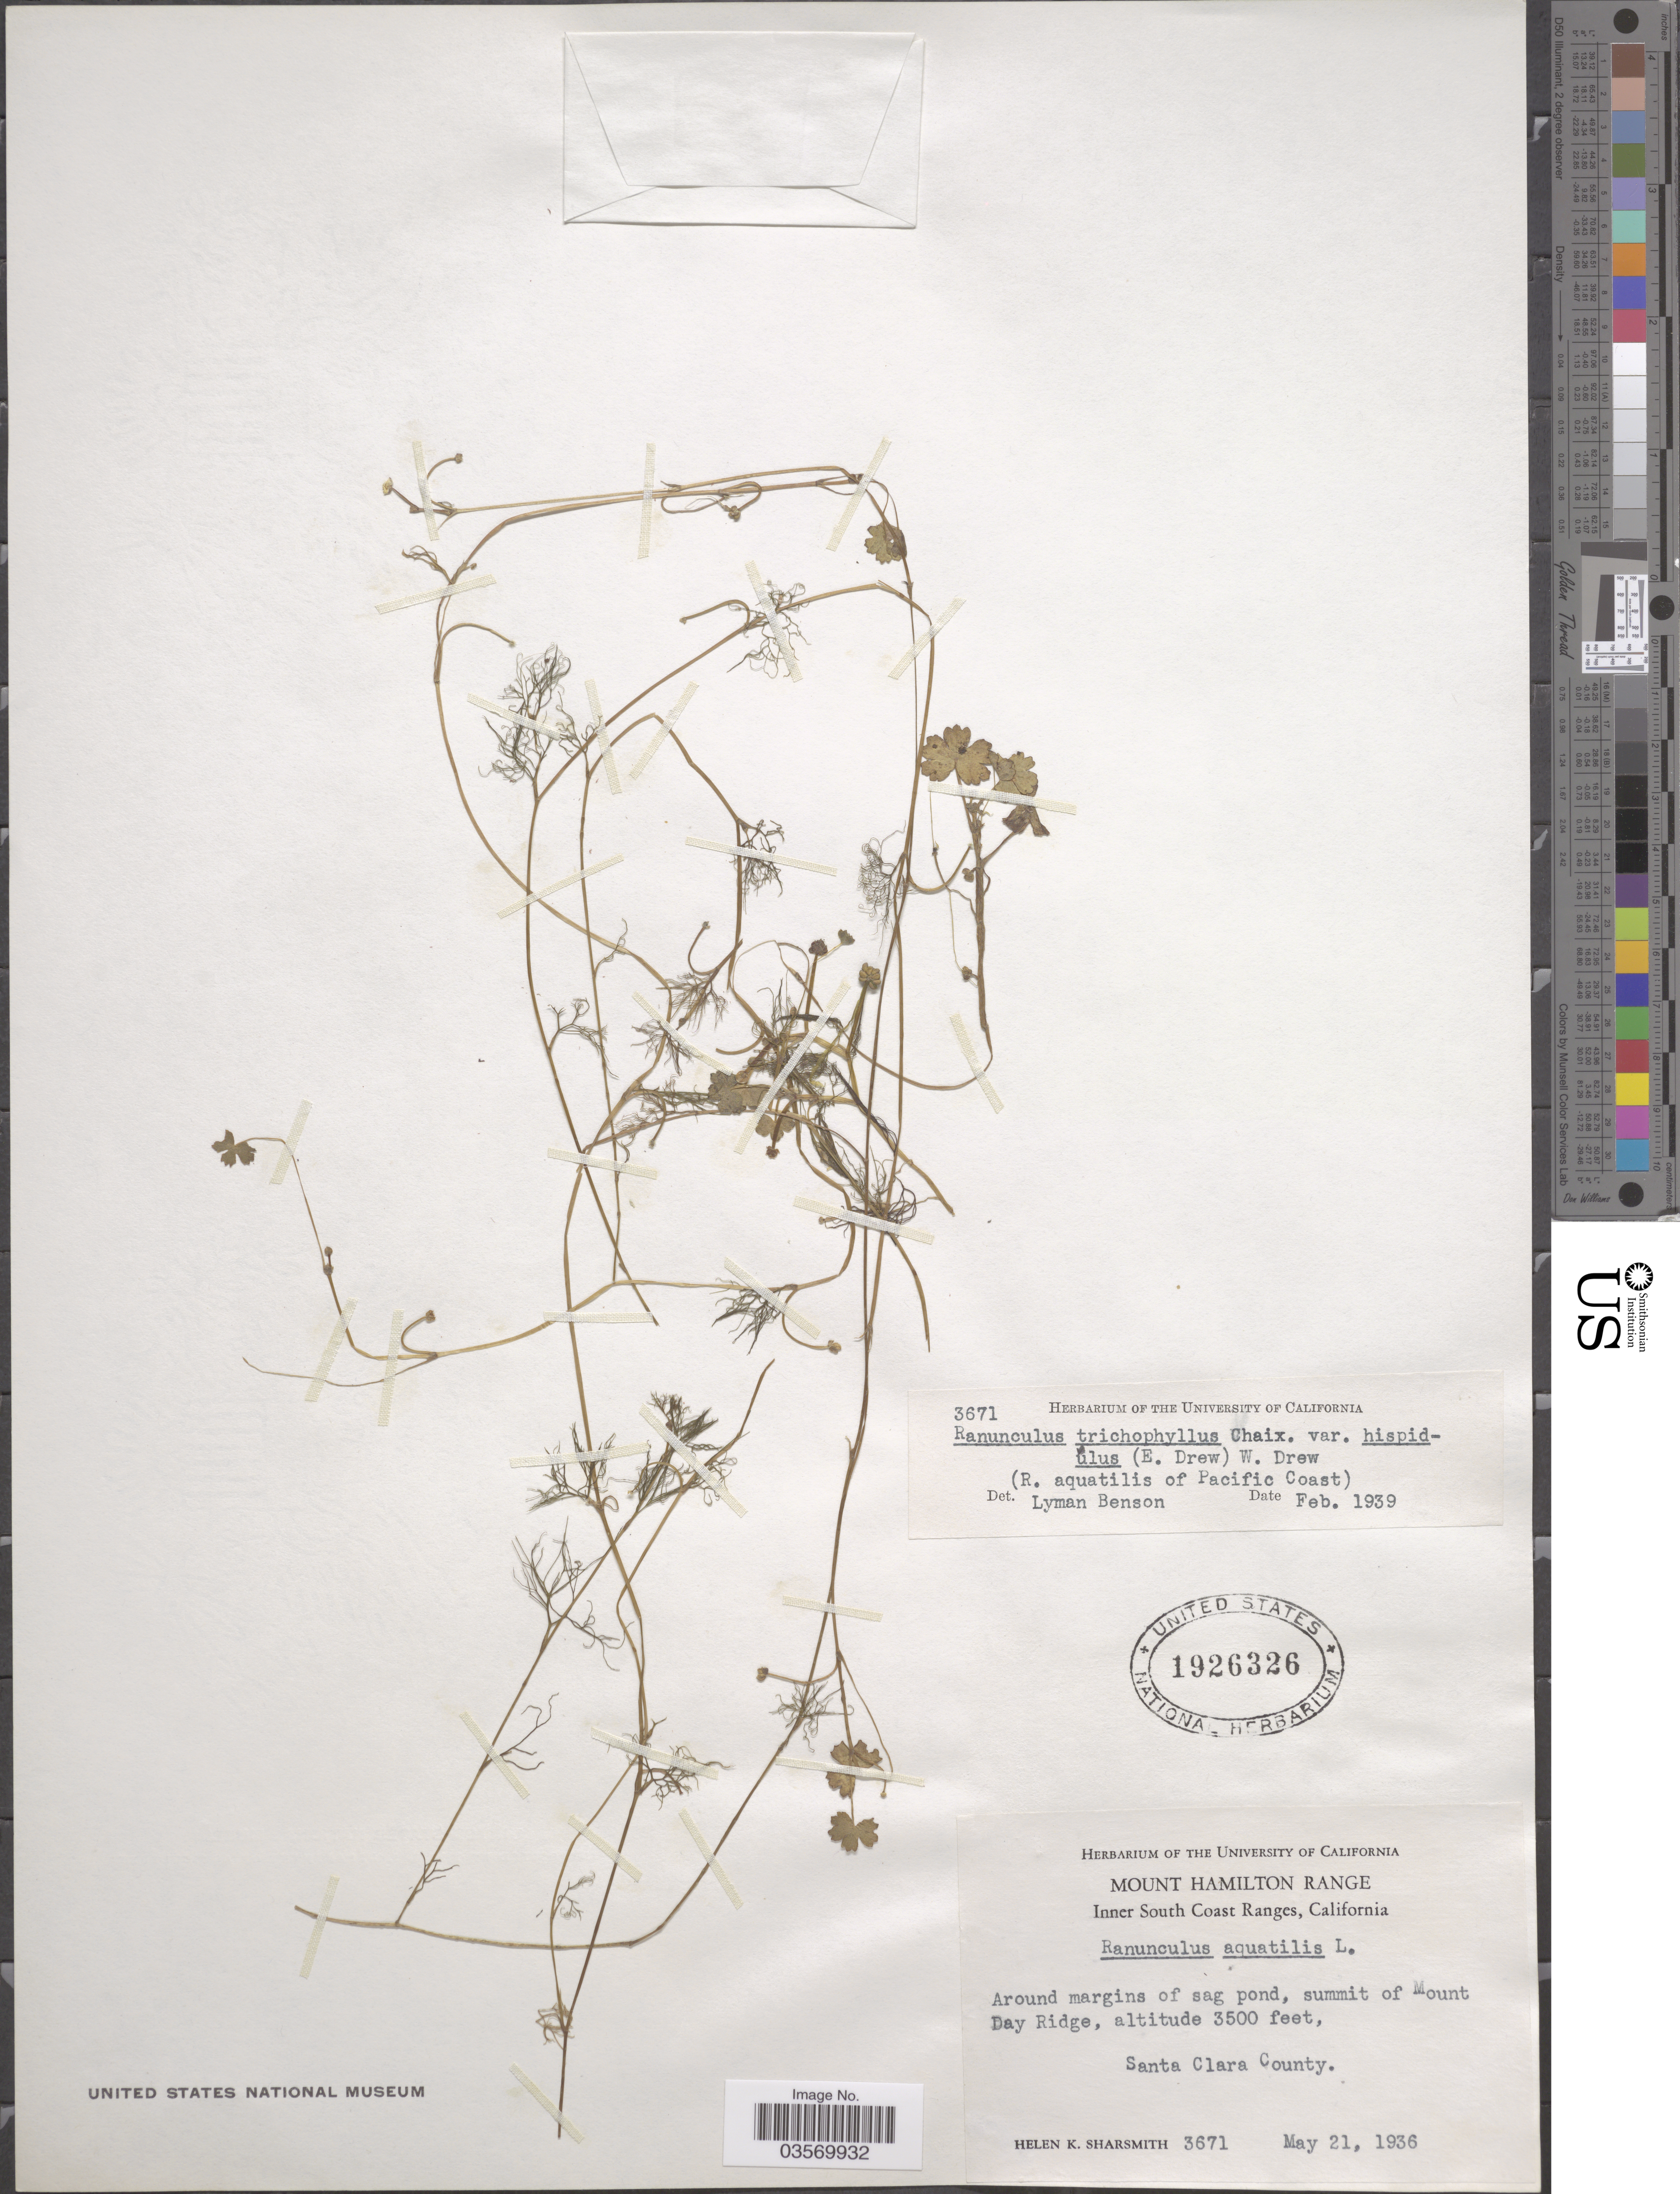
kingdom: Plantae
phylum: Tracheophyta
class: Magnoliopsida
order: Ranunculales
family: Ranunculaceae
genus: Ranunculus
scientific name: Ranunculus mongolicus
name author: (Krylov) Serg.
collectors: H. Sharsmith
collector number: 3671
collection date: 1936-05-21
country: United States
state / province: California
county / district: Santa Clara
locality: Mount Hamilton Range. Inner South Coast Ranges. Summit of Mount Day Ridge. Santa Clara County.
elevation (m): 1067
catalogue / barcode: US 1926326